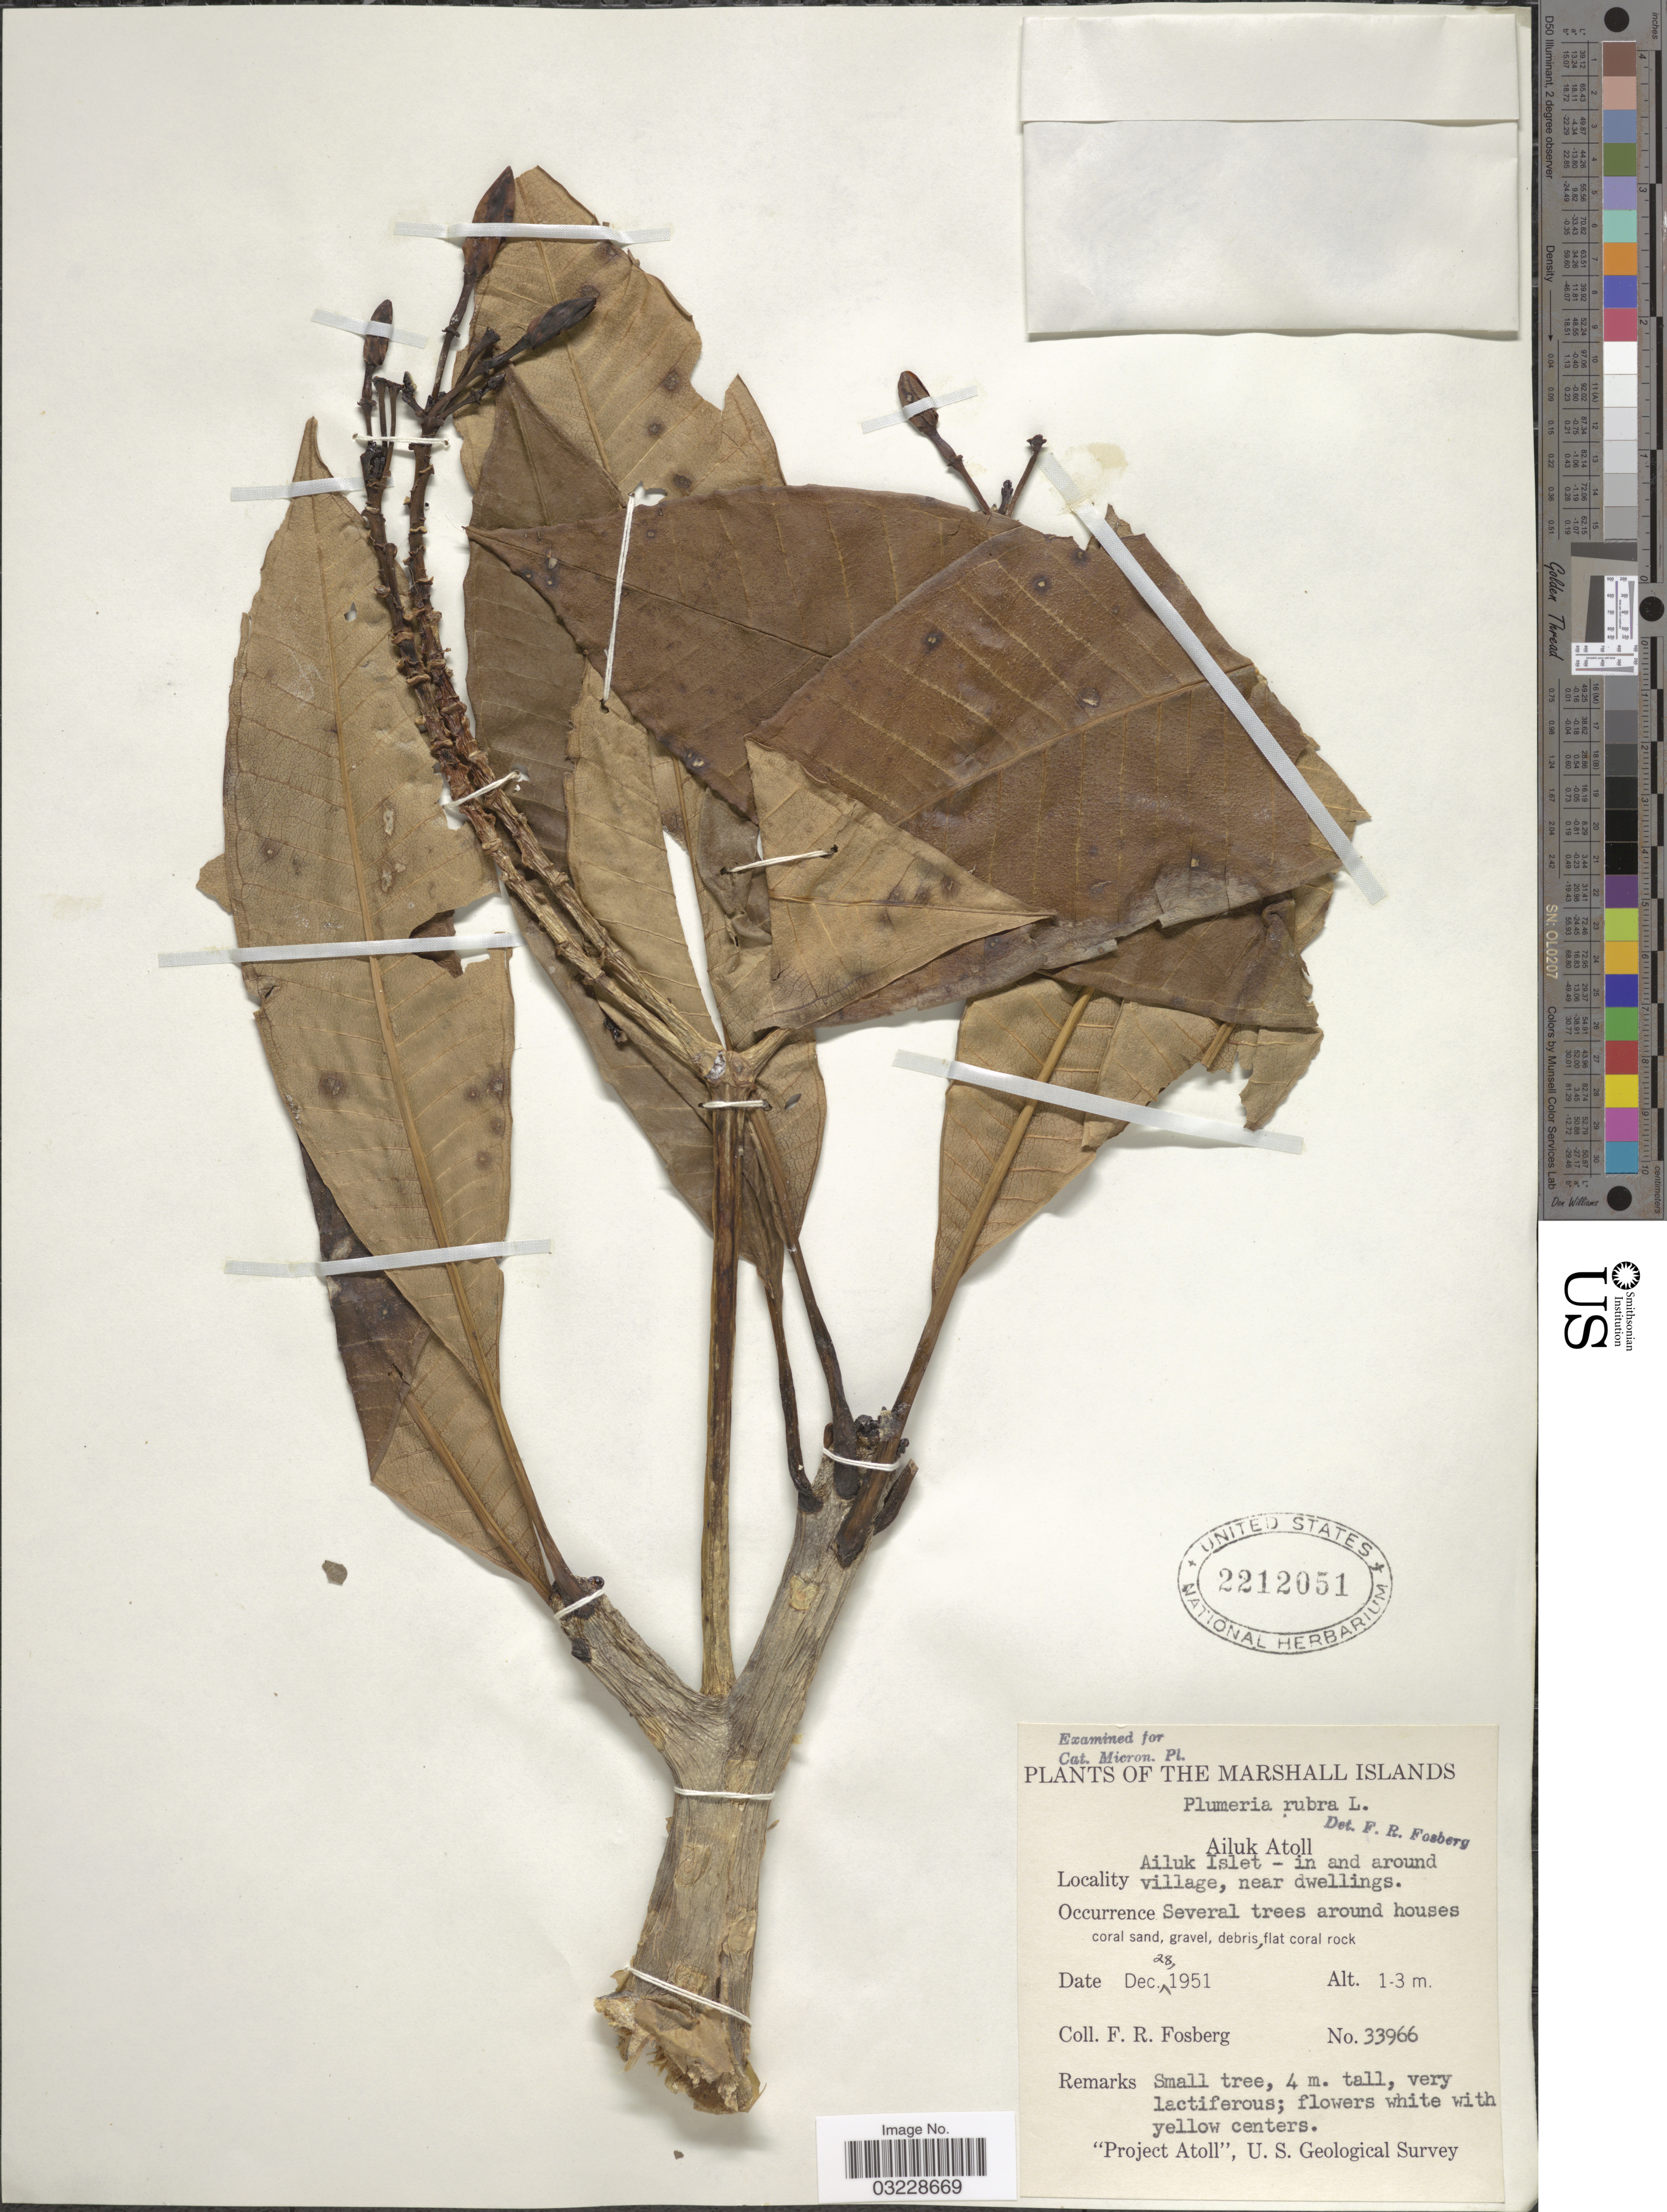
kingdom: Plantae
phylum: Tracheophyta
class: Magnoliopsida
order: Gentianales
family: Apocynaceae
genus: Plumeria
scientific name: Plumeria rubra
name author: L.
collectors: F. R. Fosberg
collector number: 33966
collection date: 1951-12-28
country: Marshall Islands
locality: Ailuk Atoll. Ailuk Islet - in and around village, near dwellings.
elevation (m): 1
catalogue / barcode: US 2212051